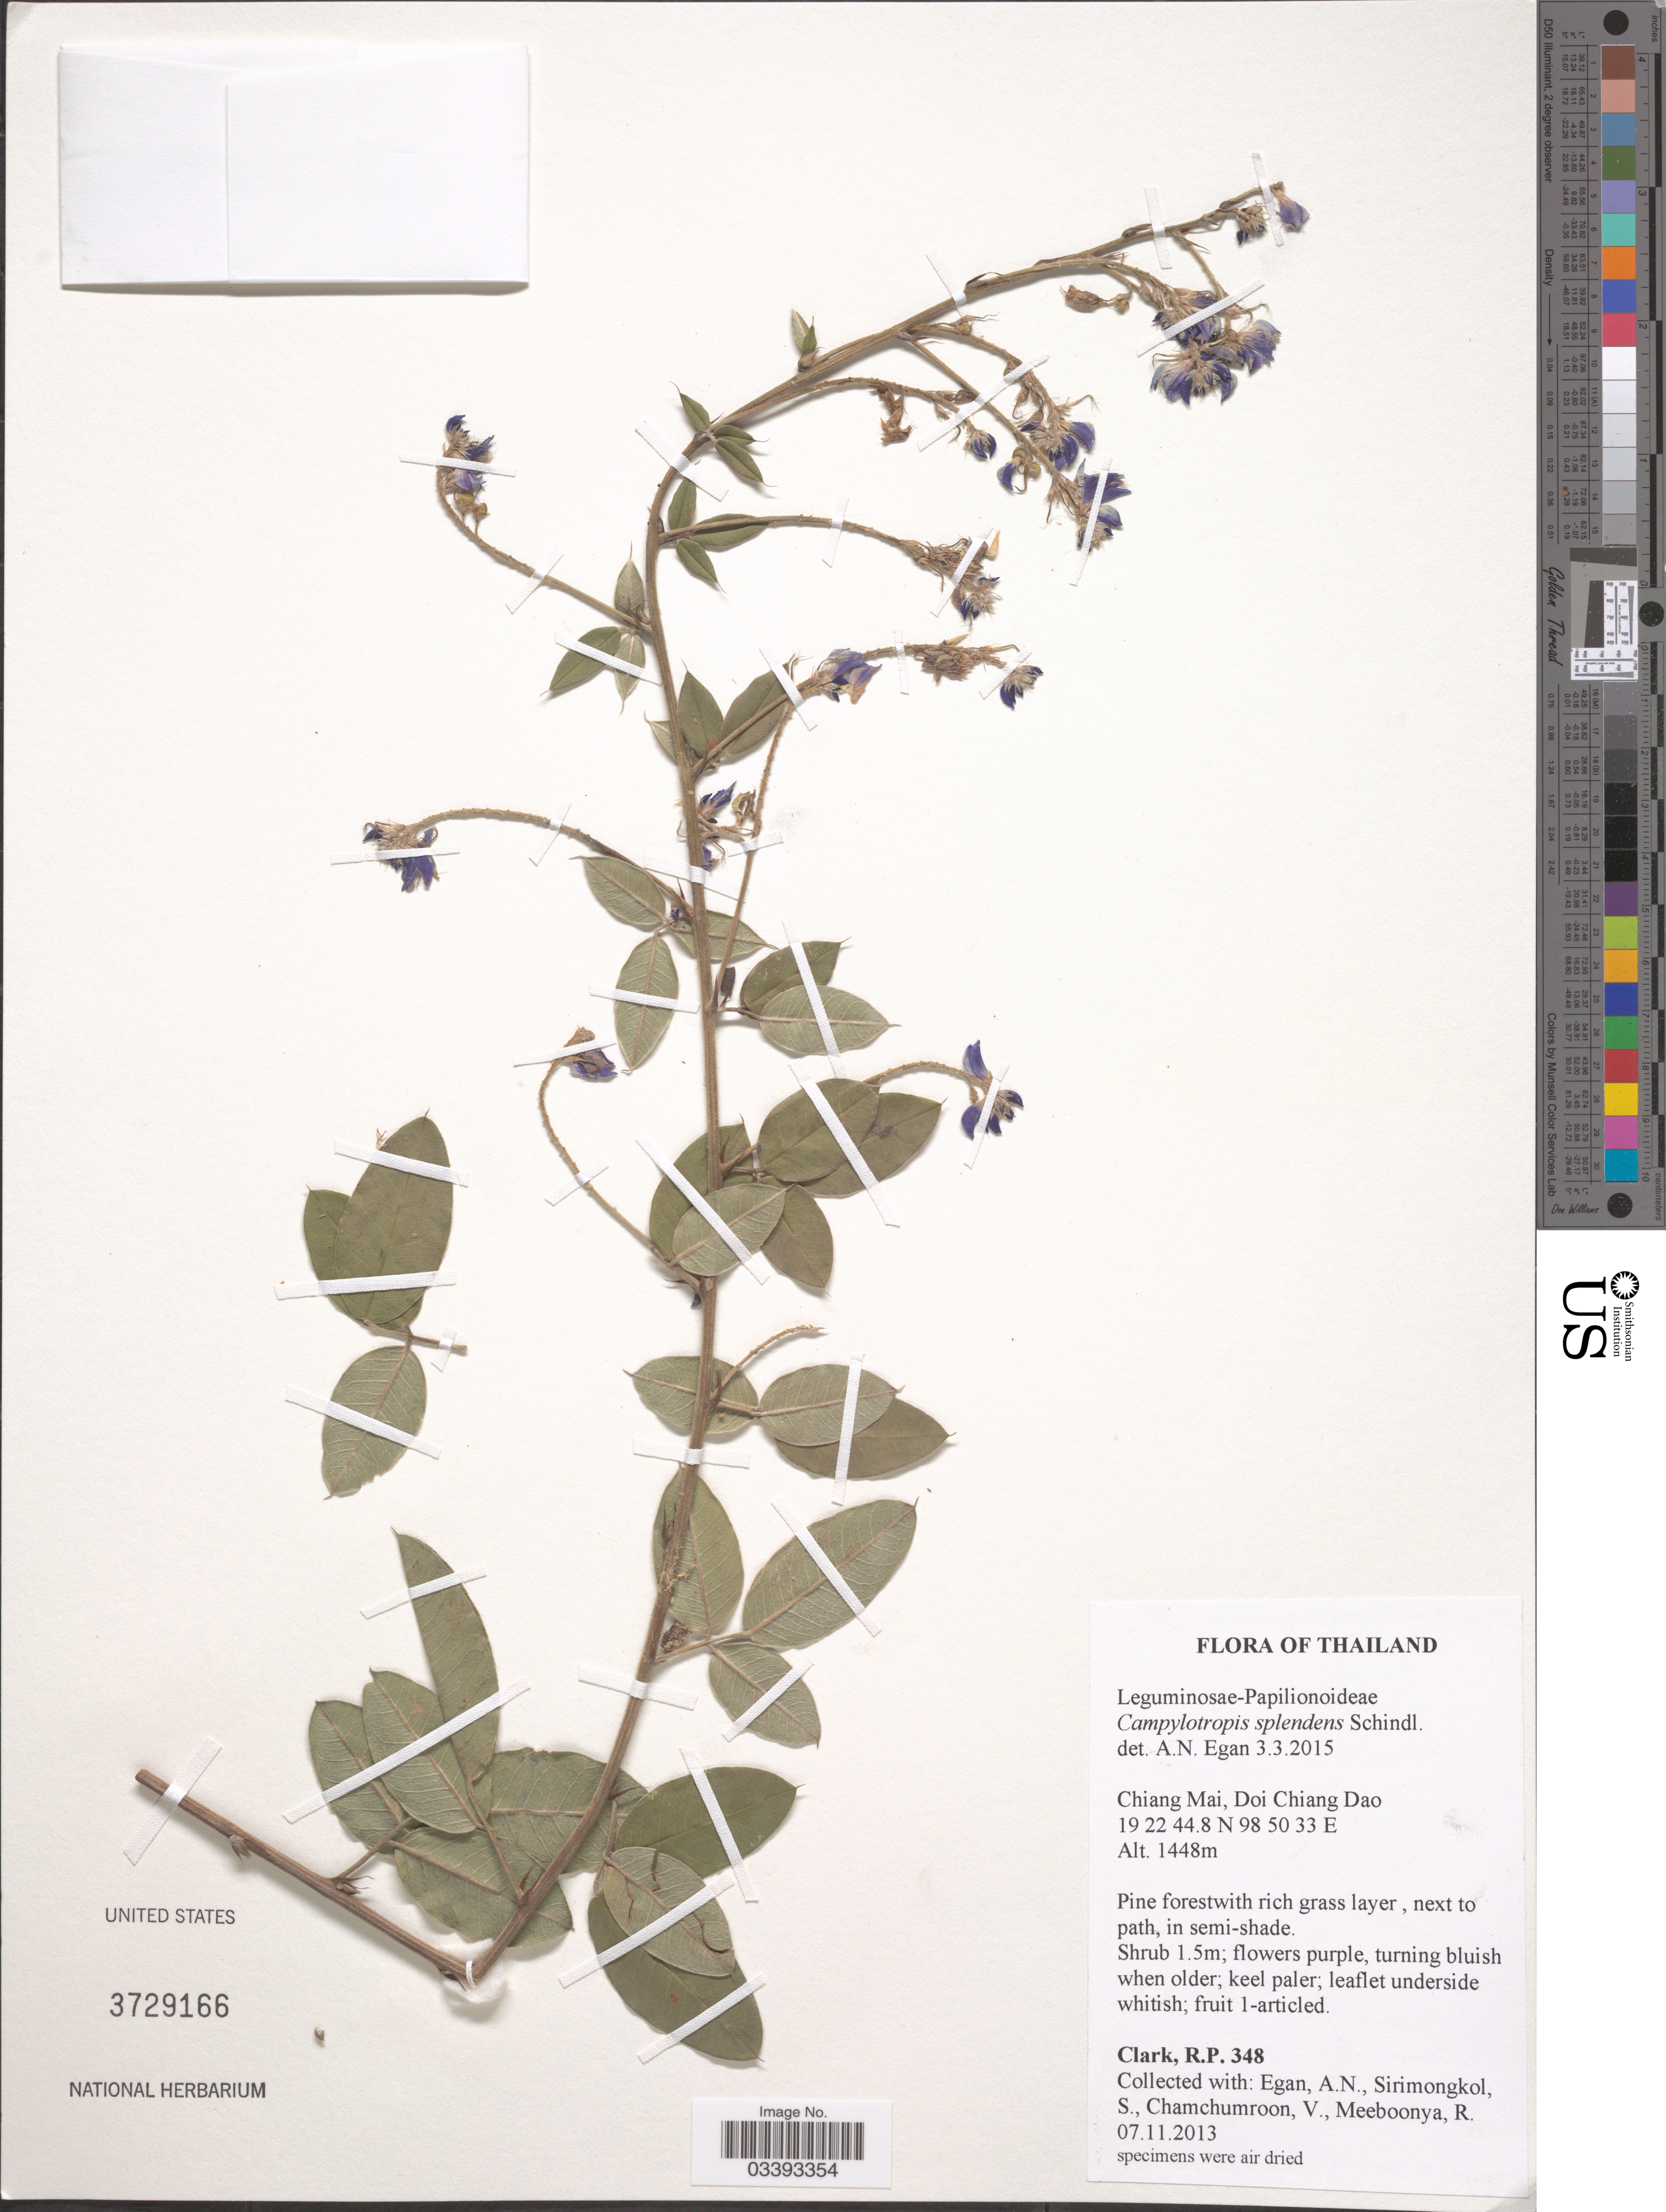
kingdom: Plantae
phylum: Tracheophyta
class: Magnoliopsida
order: Fabales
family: Fabaceae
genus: Campylotropis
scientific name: Campylotropis splendens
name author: Schindl.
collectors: R. P. Clark, A. N. Egan, S. Sirimongkol, V. Chamchumroon & R. Meeboonya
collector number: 348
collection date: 2013-11-07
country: Thailand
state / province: Chiang Mai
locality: Doi Chiang Dao.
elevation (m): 1448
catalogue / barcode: US 3729166